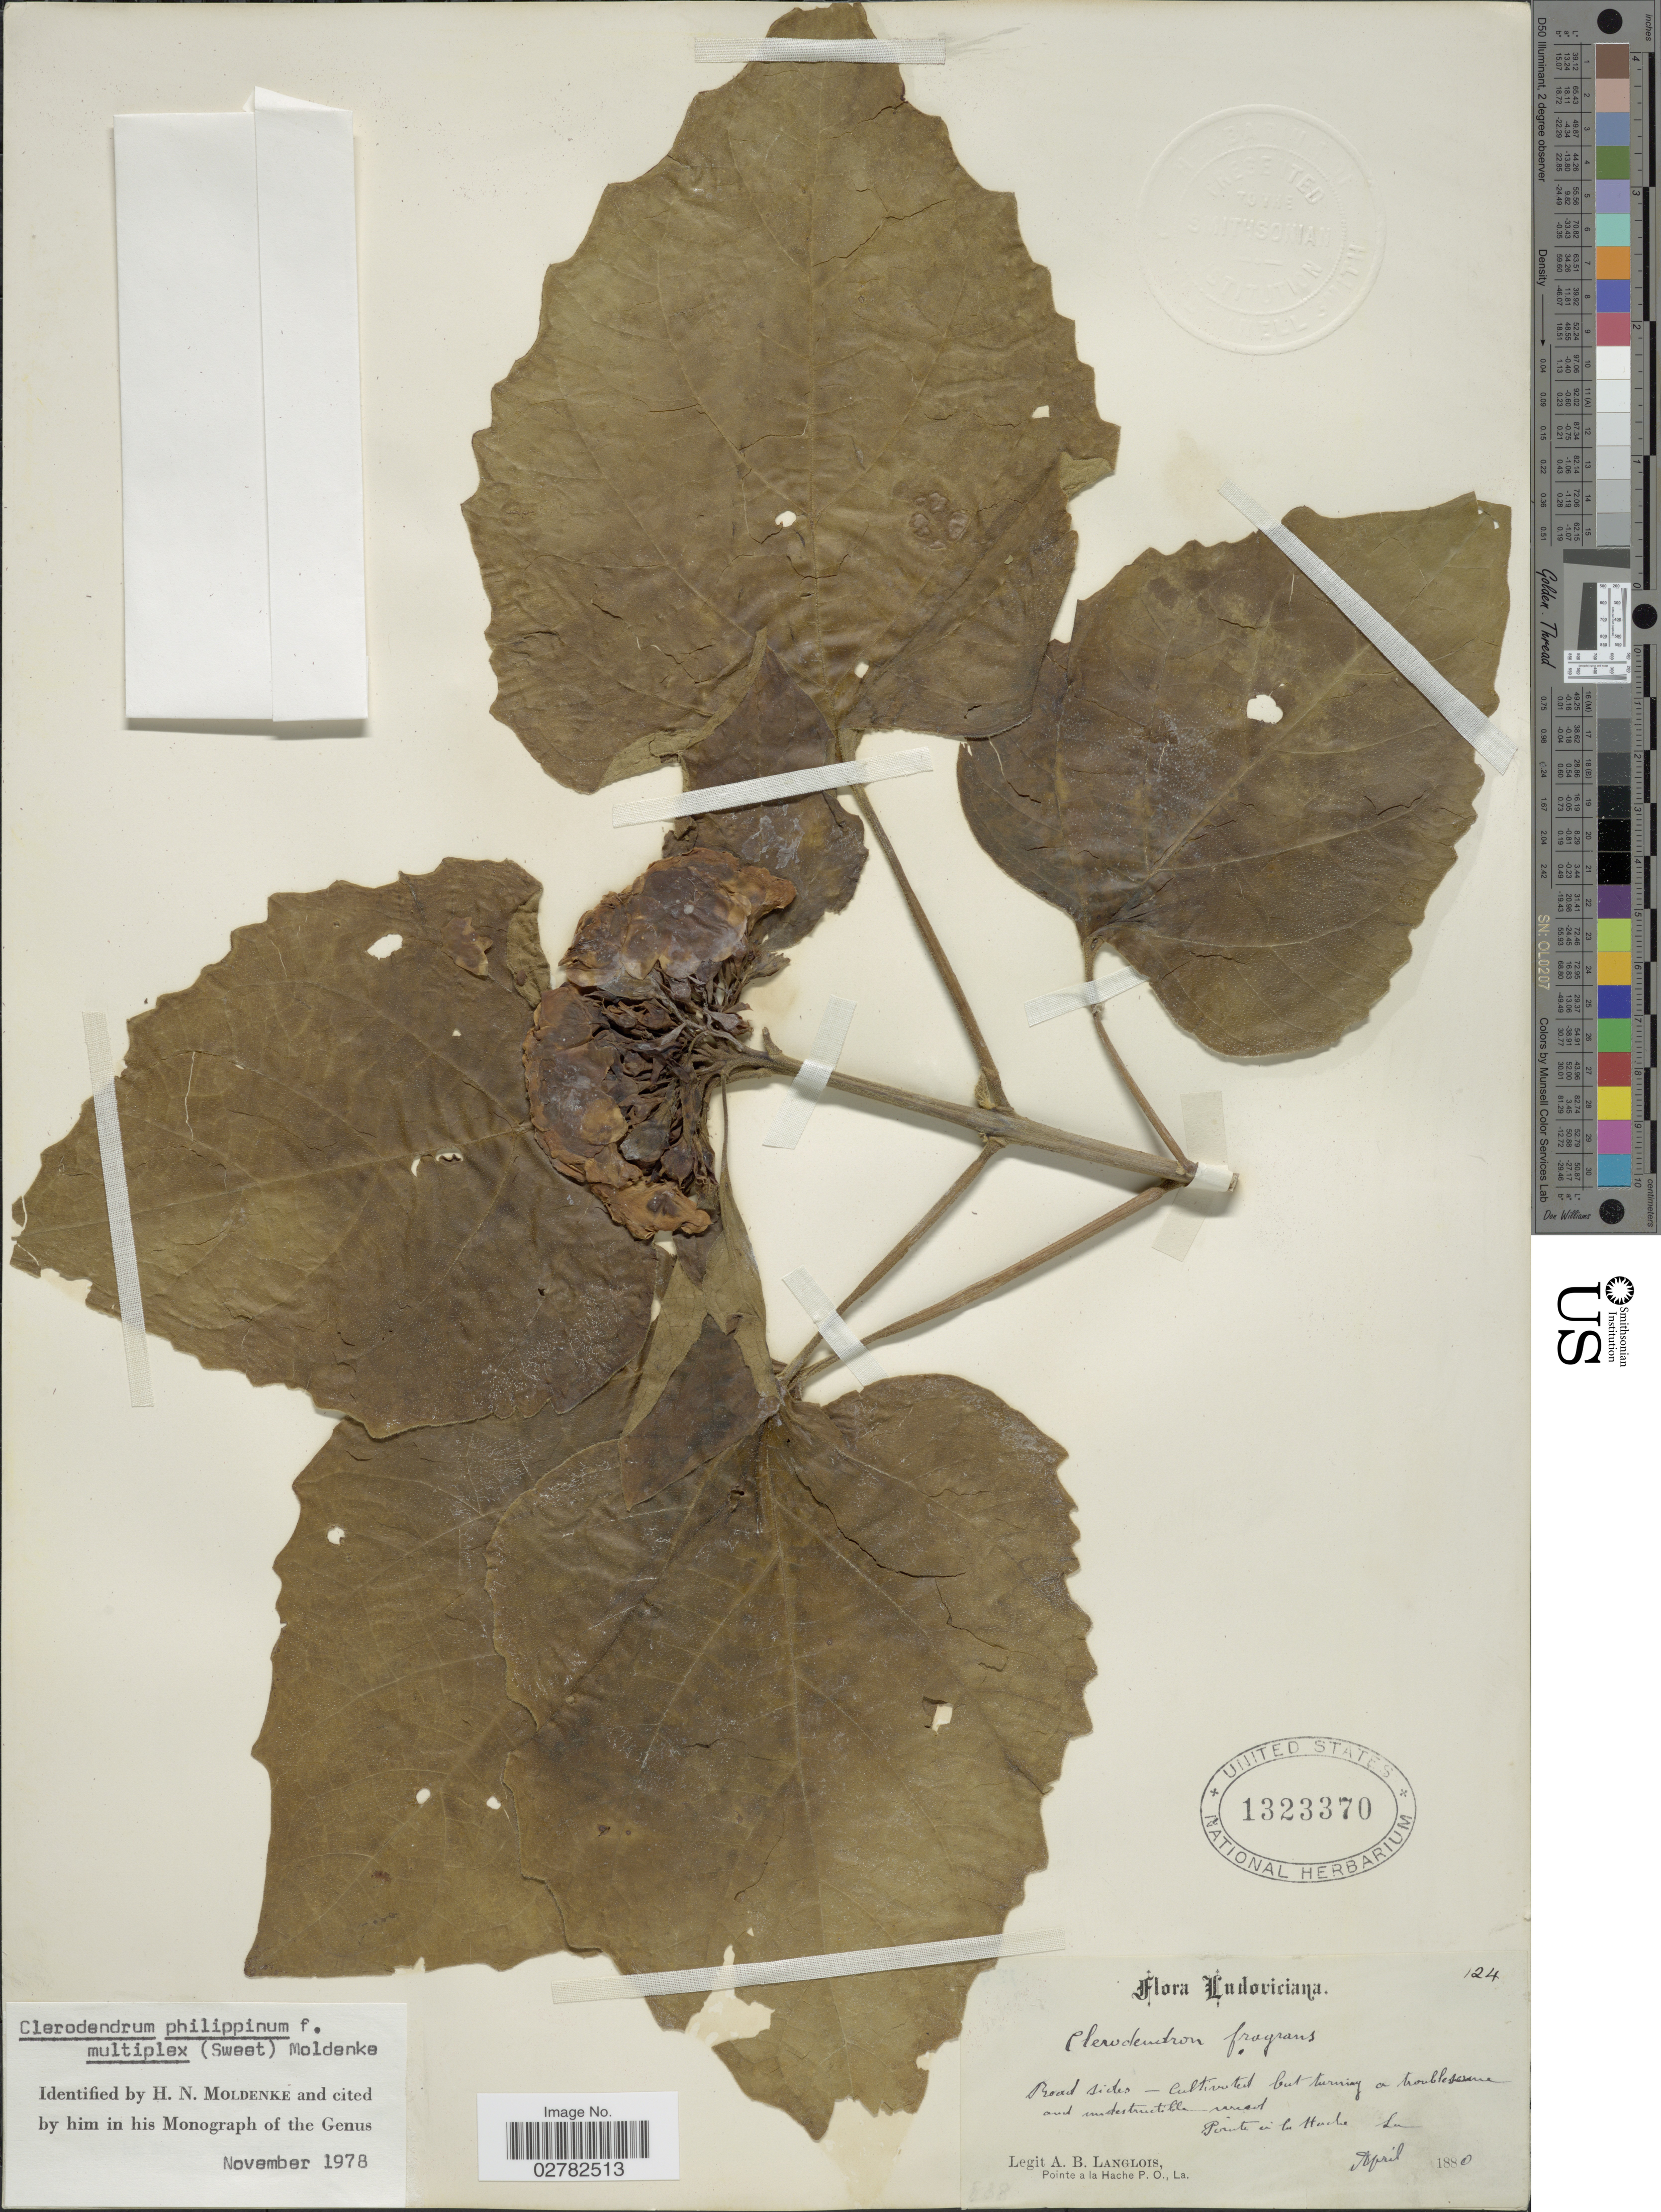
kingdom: Plantae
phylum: Tracheophyta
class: Magnoliopsida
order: Lamiales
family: Lamiaceae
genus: Clerodendrum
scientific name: Clerodendrum philippinum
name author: Schauer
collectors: A. Langlois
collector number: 124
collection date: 1880-04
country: United States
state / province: Louisiana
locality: Pointe á la Hache.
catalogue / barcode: US 1323370